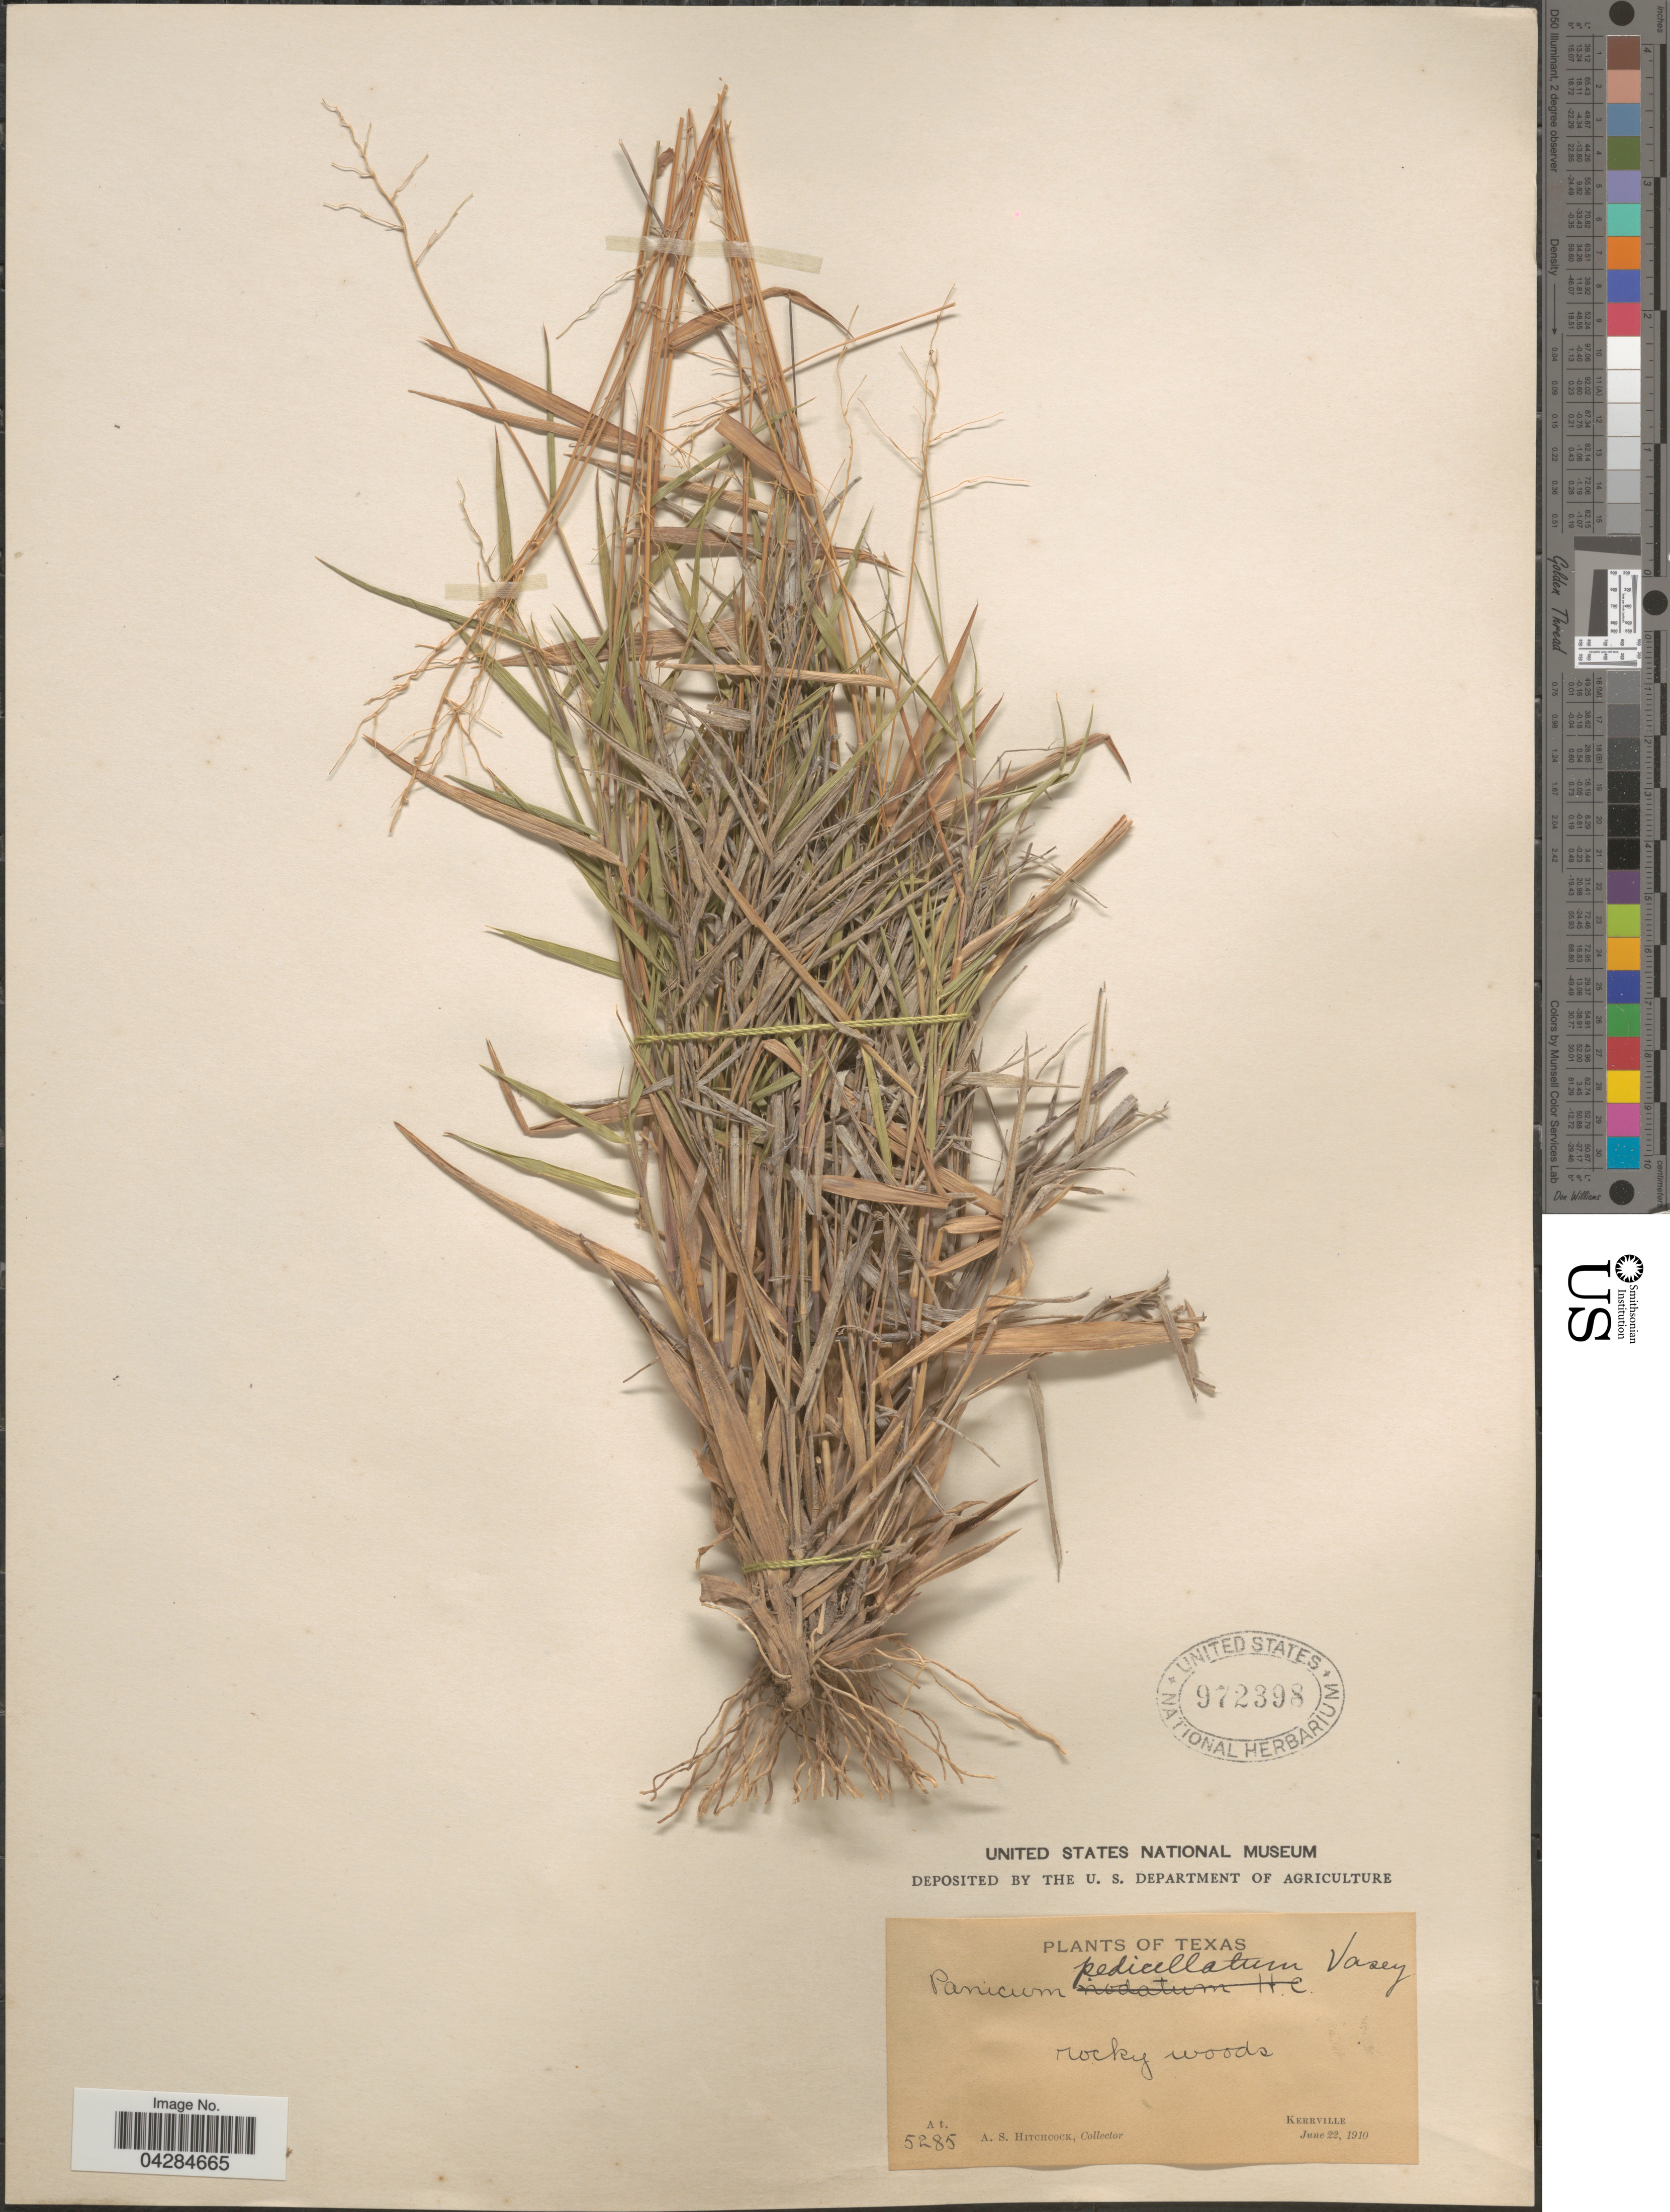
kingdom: Plantae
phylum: Tracheophyta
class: Liliopsida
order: Poales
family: Poaceae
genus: Dichanthelium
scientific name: Dichanthelium pedicellatum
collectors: A. S. Hitchcock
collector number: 5285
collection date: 1910-06-22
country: United States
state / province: Texas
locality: Rocky woods. Kerrville.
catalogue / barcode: US 972398